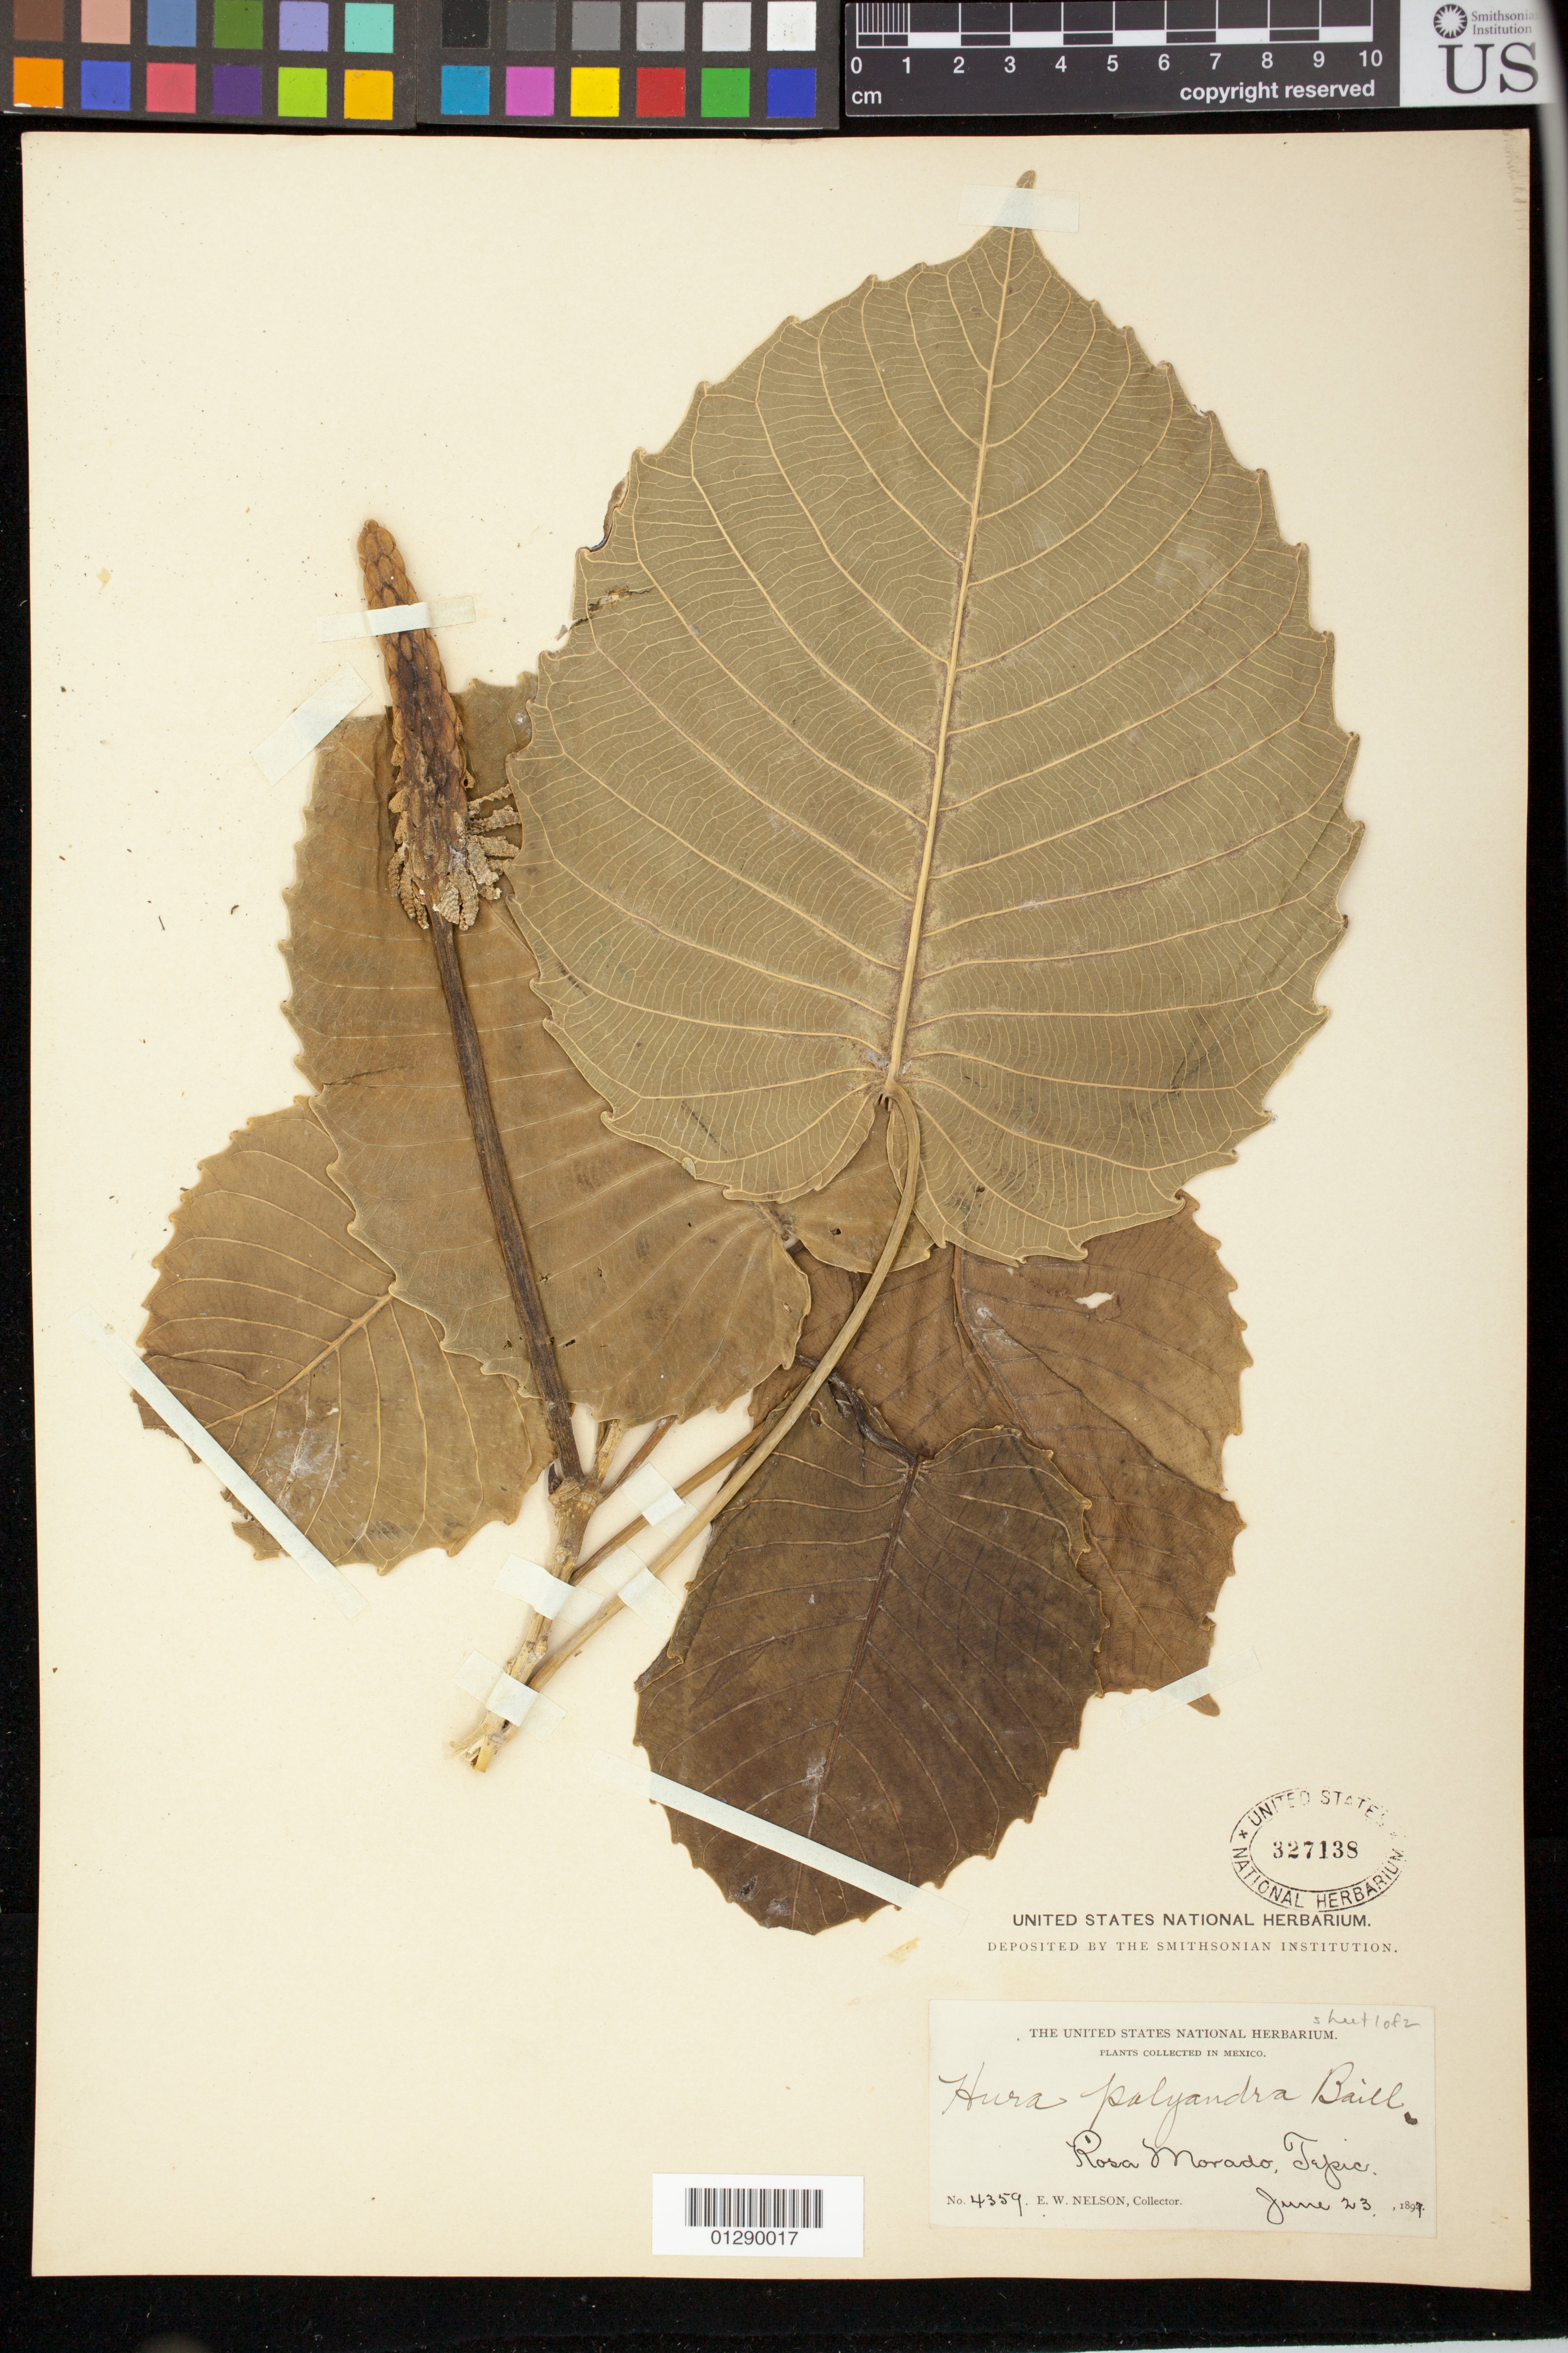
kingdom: Plantae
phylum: Tracheophyta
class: Magnoliopsida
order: Malpighiales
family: Euphorbiaceae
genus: Hura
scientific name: Hura polyandra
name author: Baill.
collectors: E. W. Nelson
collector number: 4359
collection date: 1897-06-23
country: Mexico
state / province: Nayarit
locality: Rosa Morado, Tapic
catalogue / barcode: US 327138